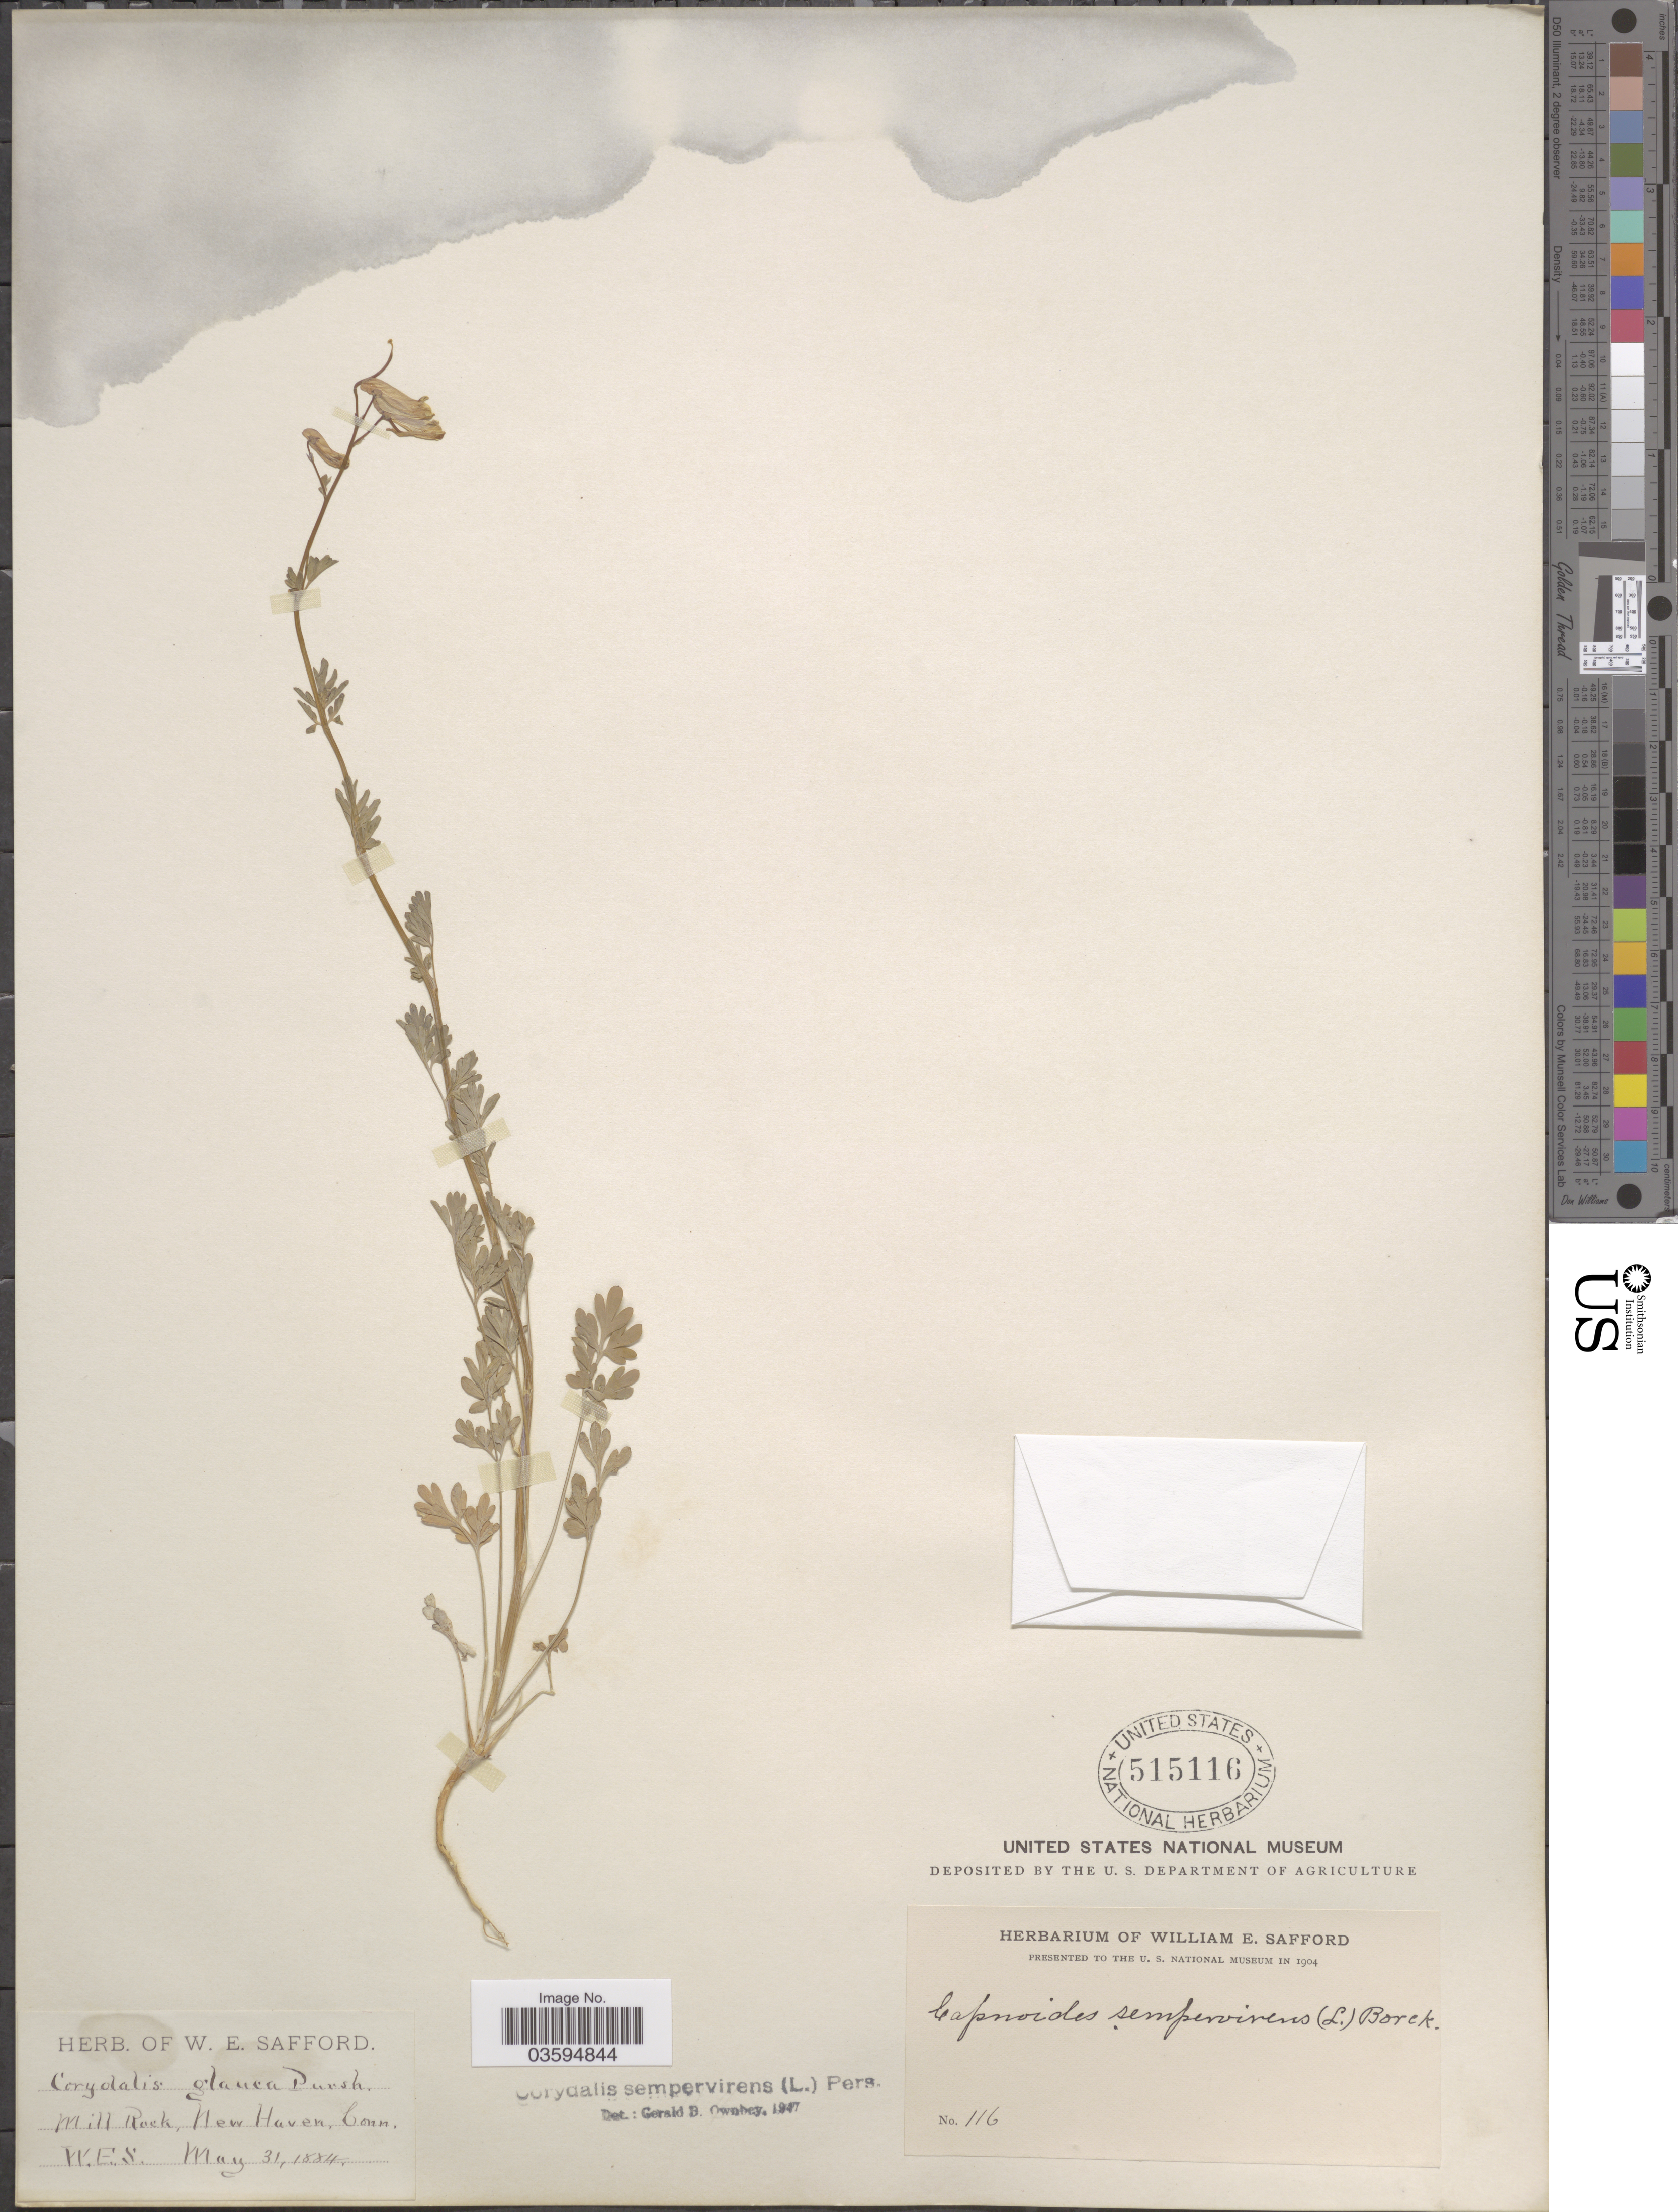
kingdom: Plantae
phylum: Tracheophyta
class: Magnoliopsida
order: Ranunculales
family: Papaveraceae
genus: Capnoides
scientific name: Capnoides sempervirens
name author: (L.) Borkh.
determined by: Strong, M. T., (US), Smithsonian Institution - National Museum of Natural History (UNITED STATES)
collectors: W. E. Safford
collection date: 1884-05-31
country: United States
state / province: Connecticut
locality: Mill Rock, New Haven.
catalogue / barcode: US 515116